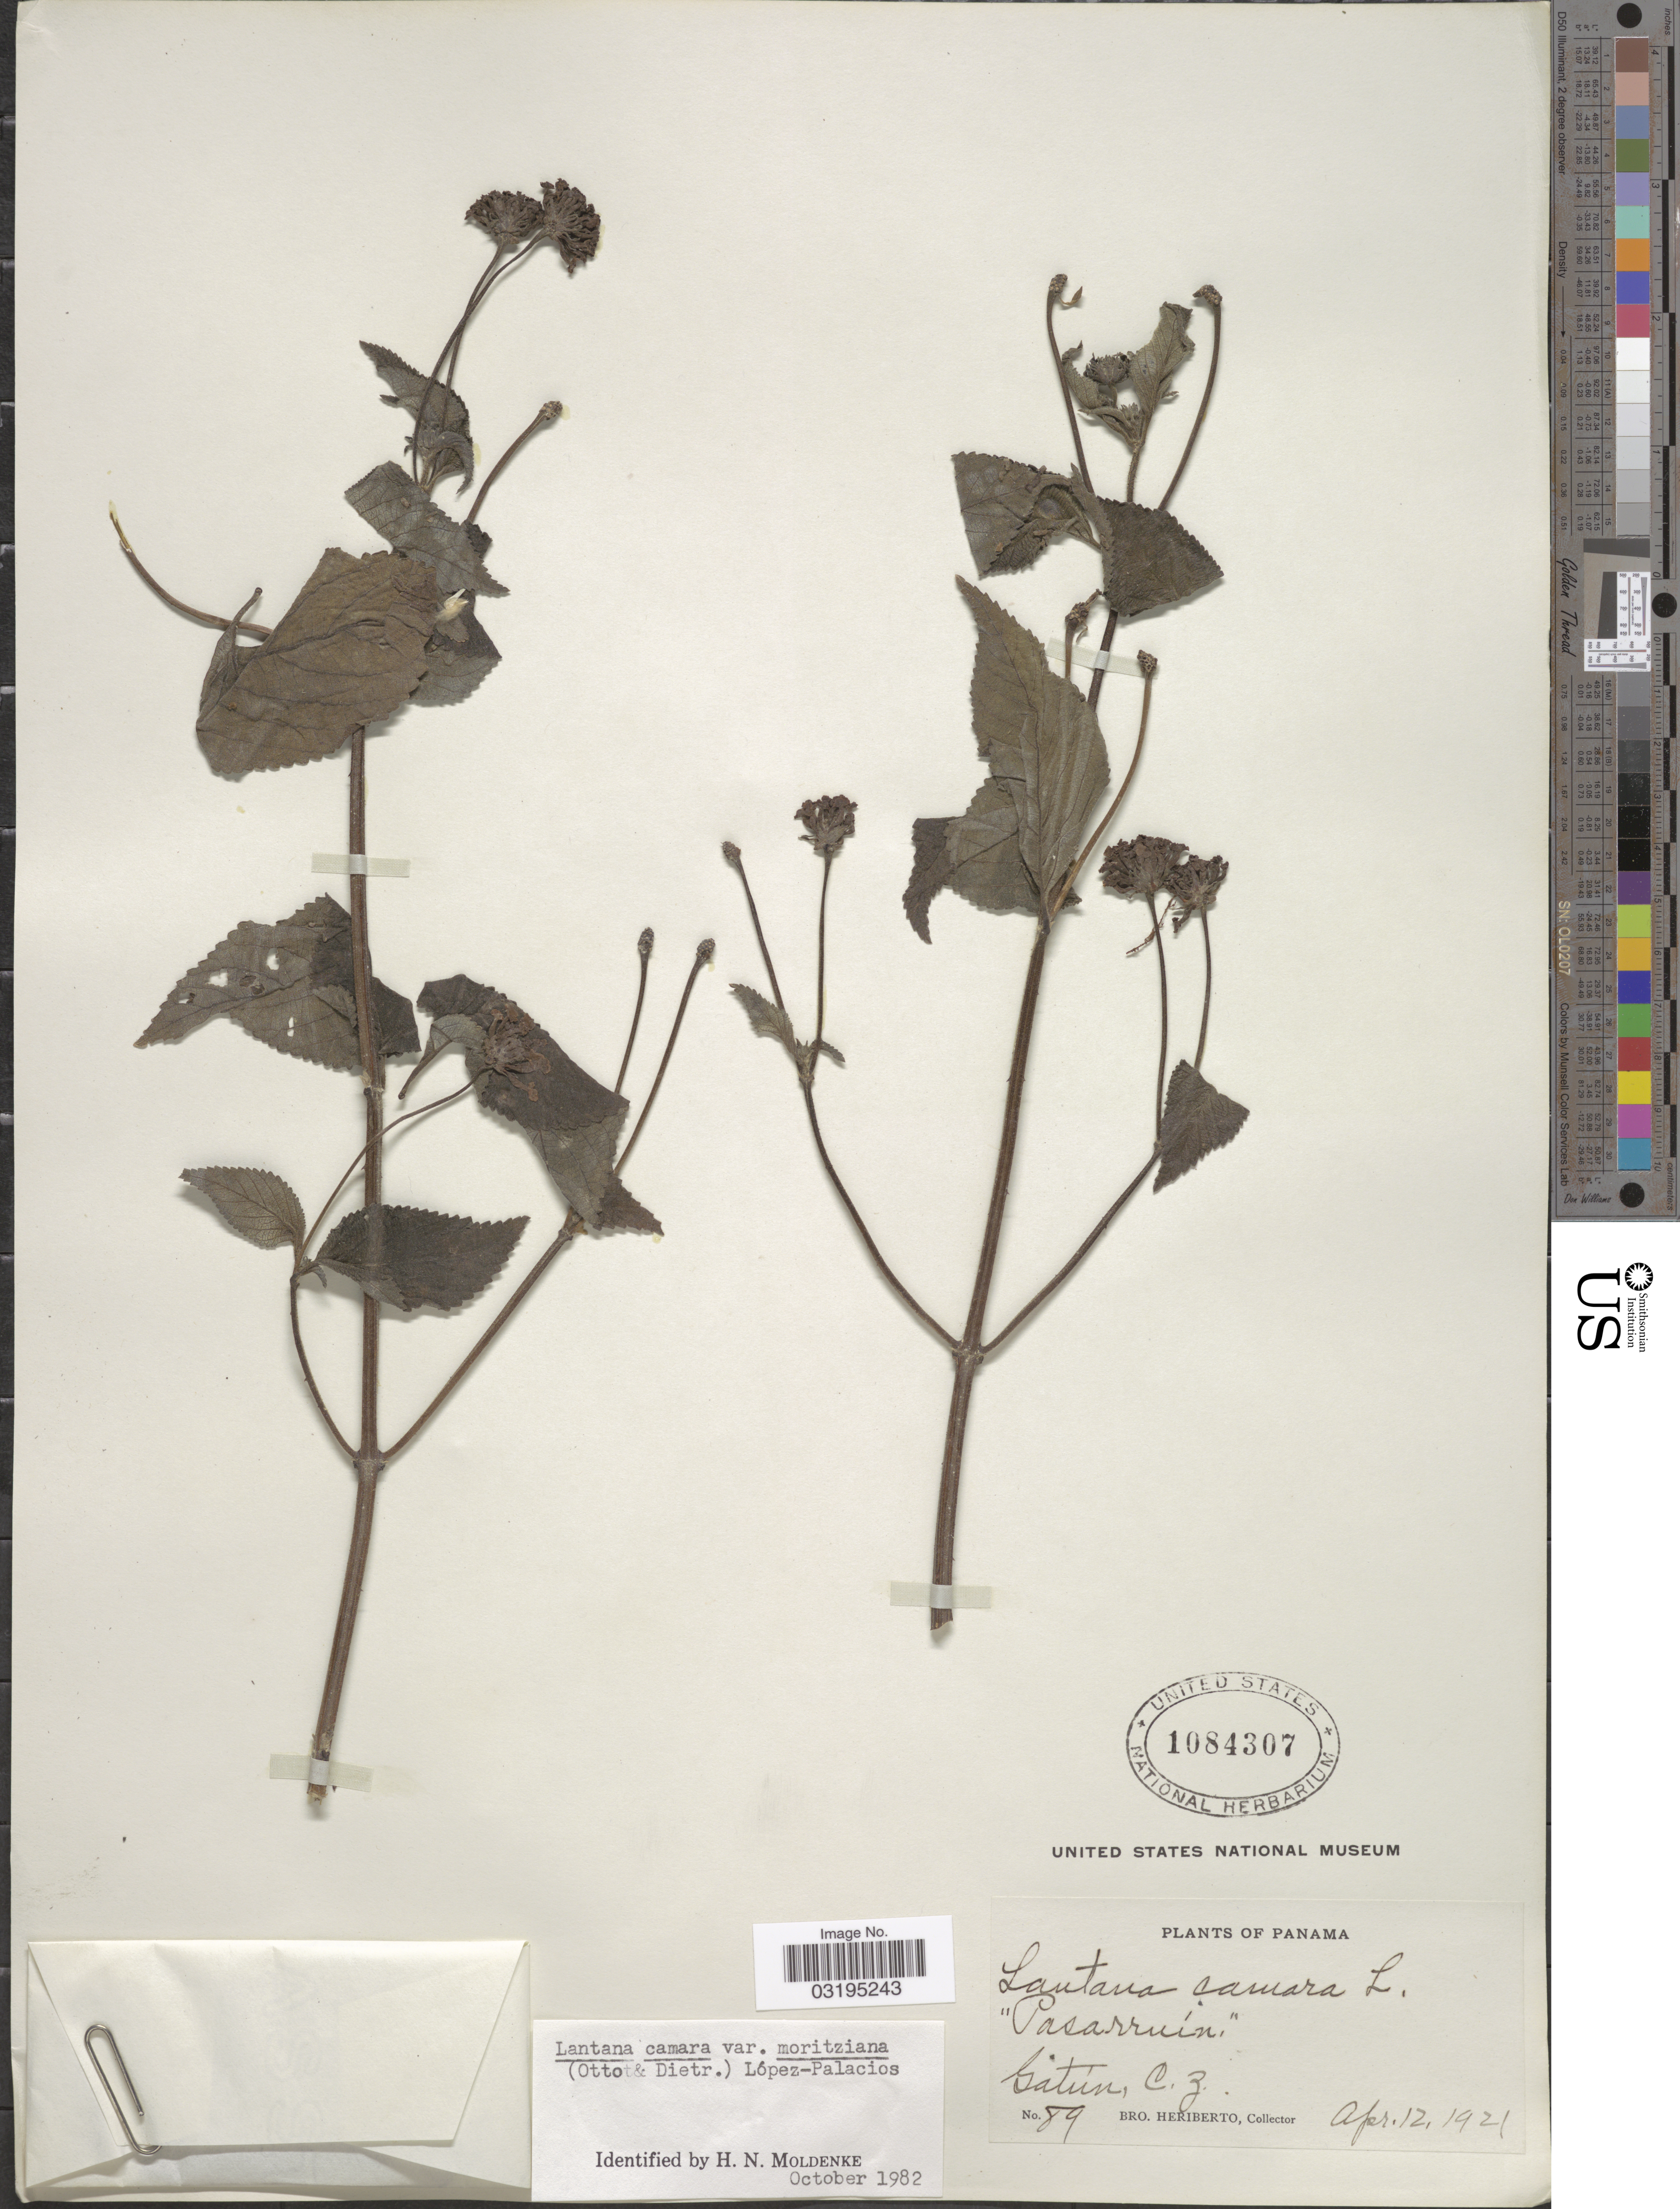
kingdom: Plantae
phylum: Tracheophyta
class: Magnoliopsida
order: Lamiales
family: Verbenaceae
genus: Lantana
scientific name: Lantana camara var. moritziana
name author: (Otto & A. Dietr.) López-Pal.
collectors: B. Heriberto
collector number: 89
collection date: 1921-04-12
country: Panama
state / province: Colón / Panamá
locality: Gatún, C.Z.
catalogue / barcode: US 1084307